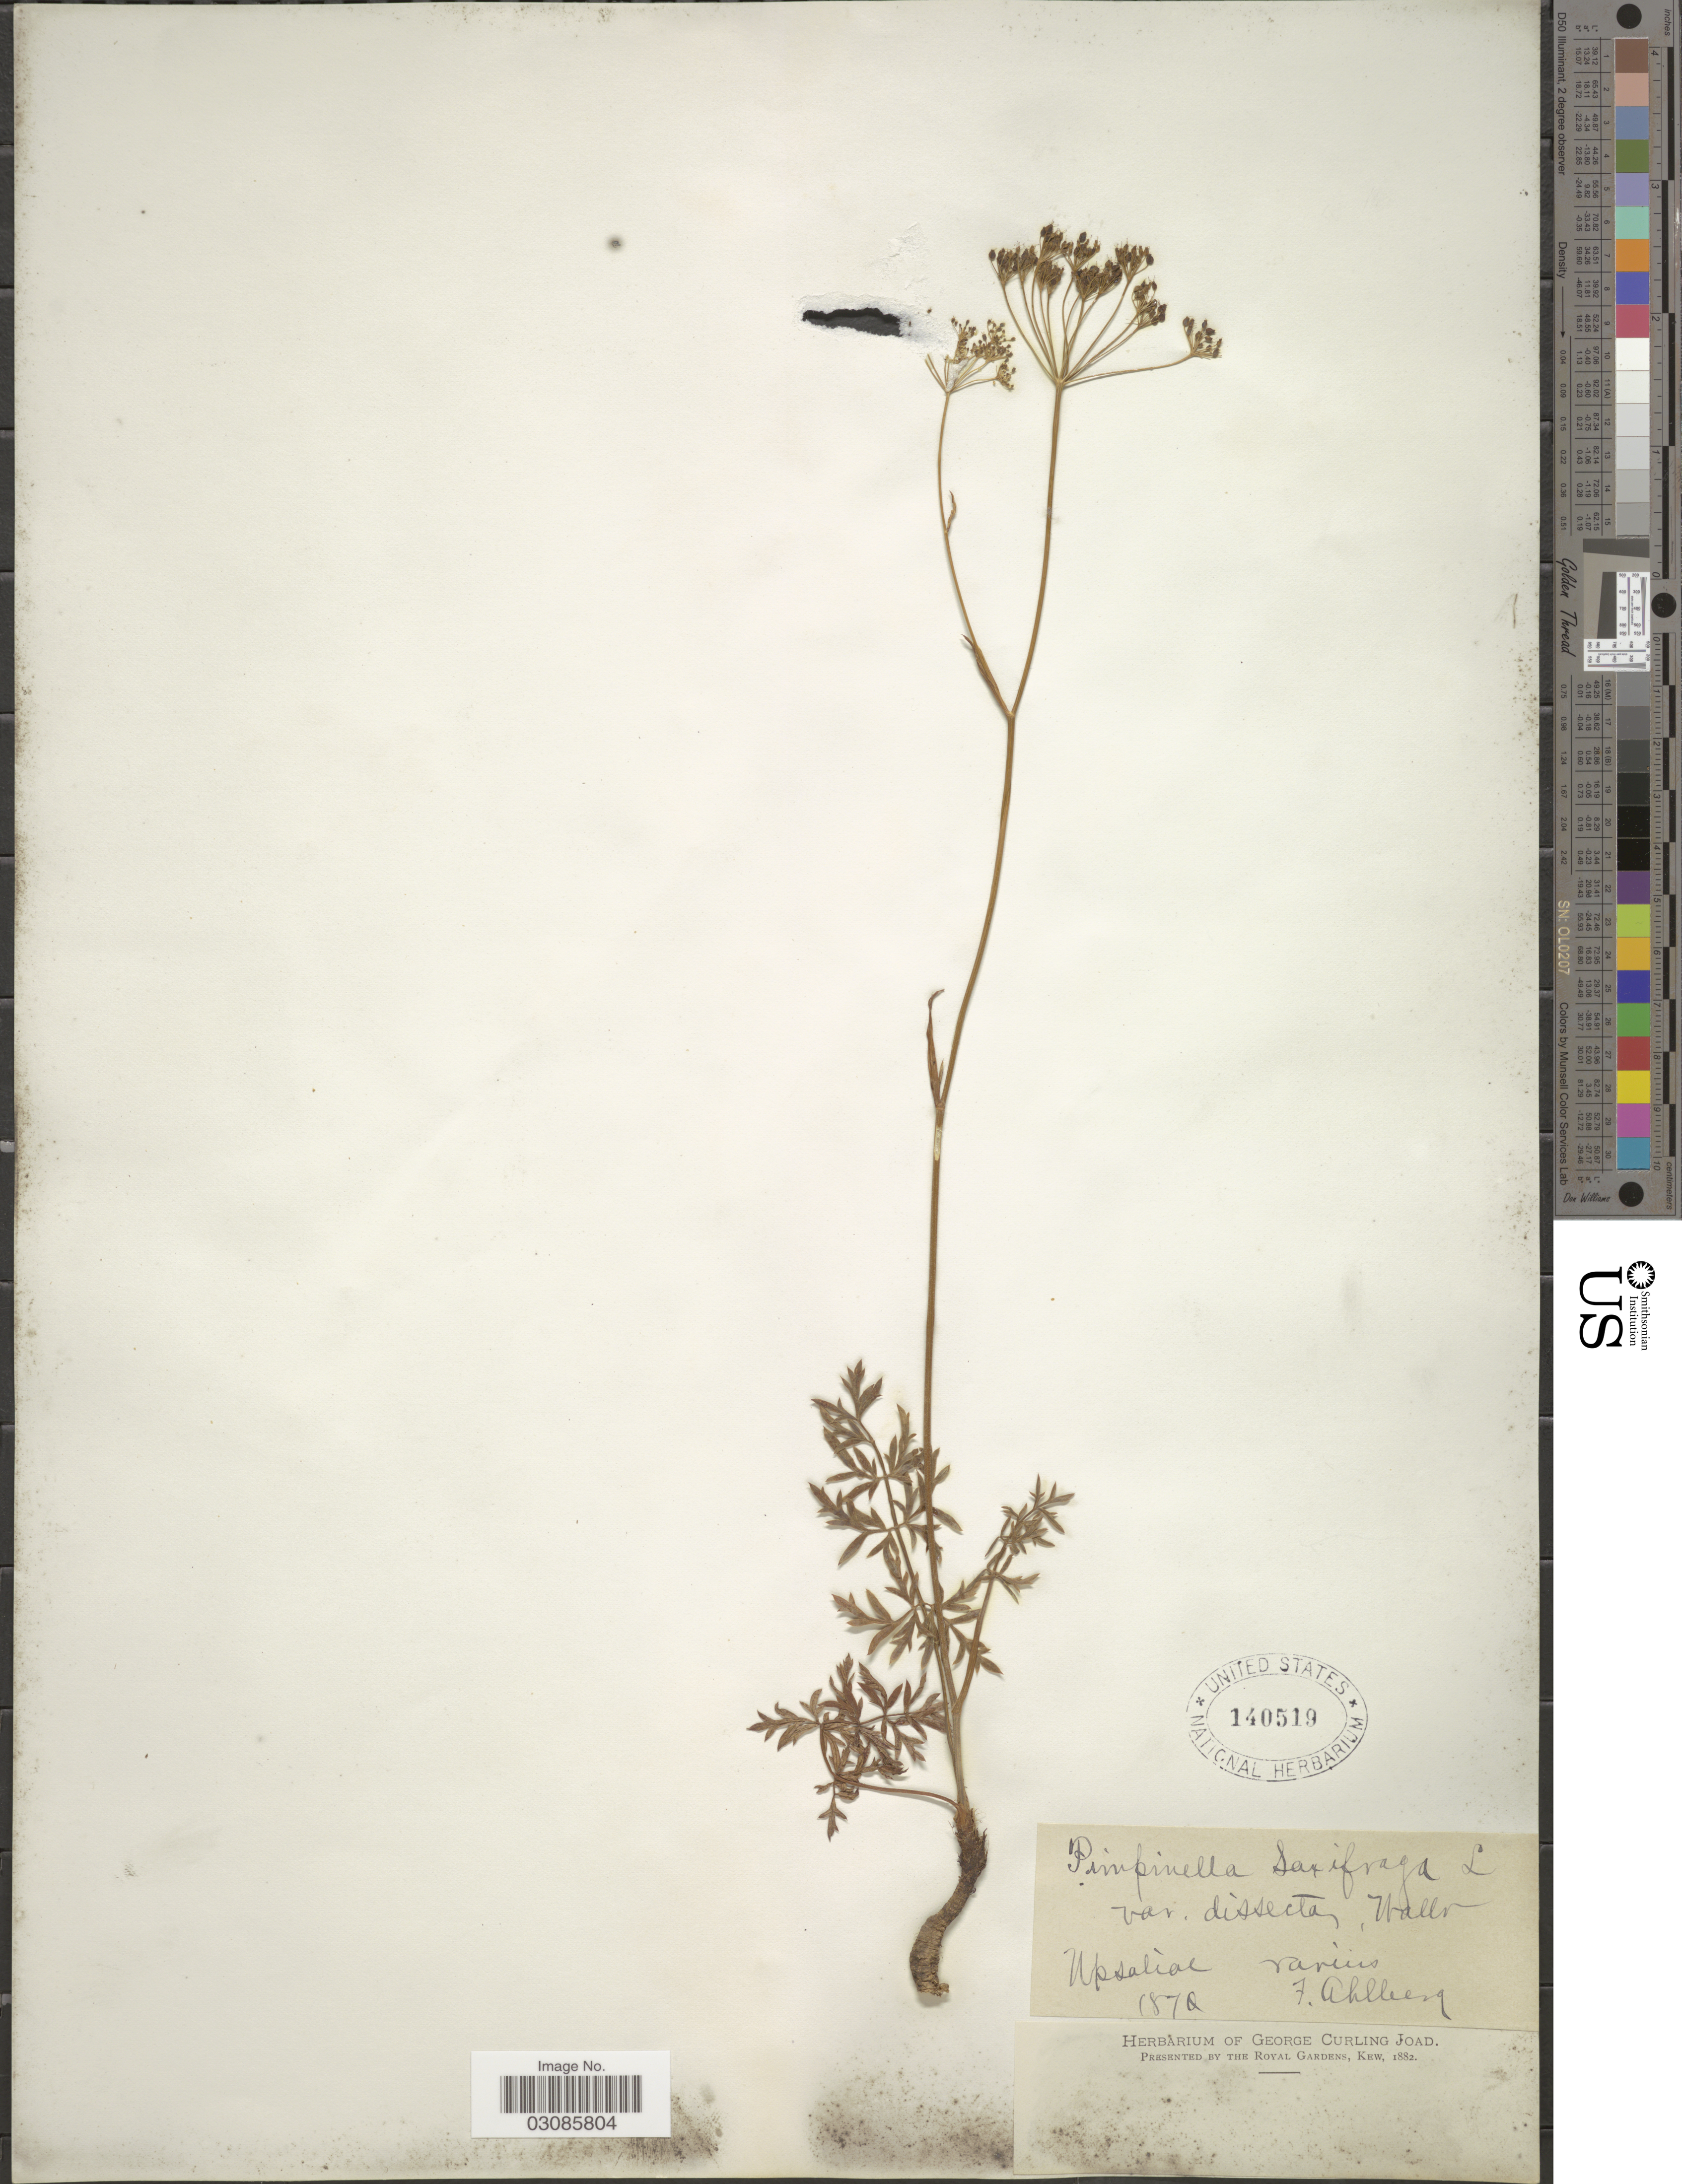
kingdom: Plantae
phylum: Tracheophyta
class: Magnoliopsida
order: Apiales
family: Apiaceae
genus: Pimpinella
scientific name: Pimpinella saxifraga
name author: L.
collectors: F. Ahlberg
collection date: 1870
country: Sweden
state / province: Uppsala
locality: Upsaliae varius.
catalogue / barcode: US 140519